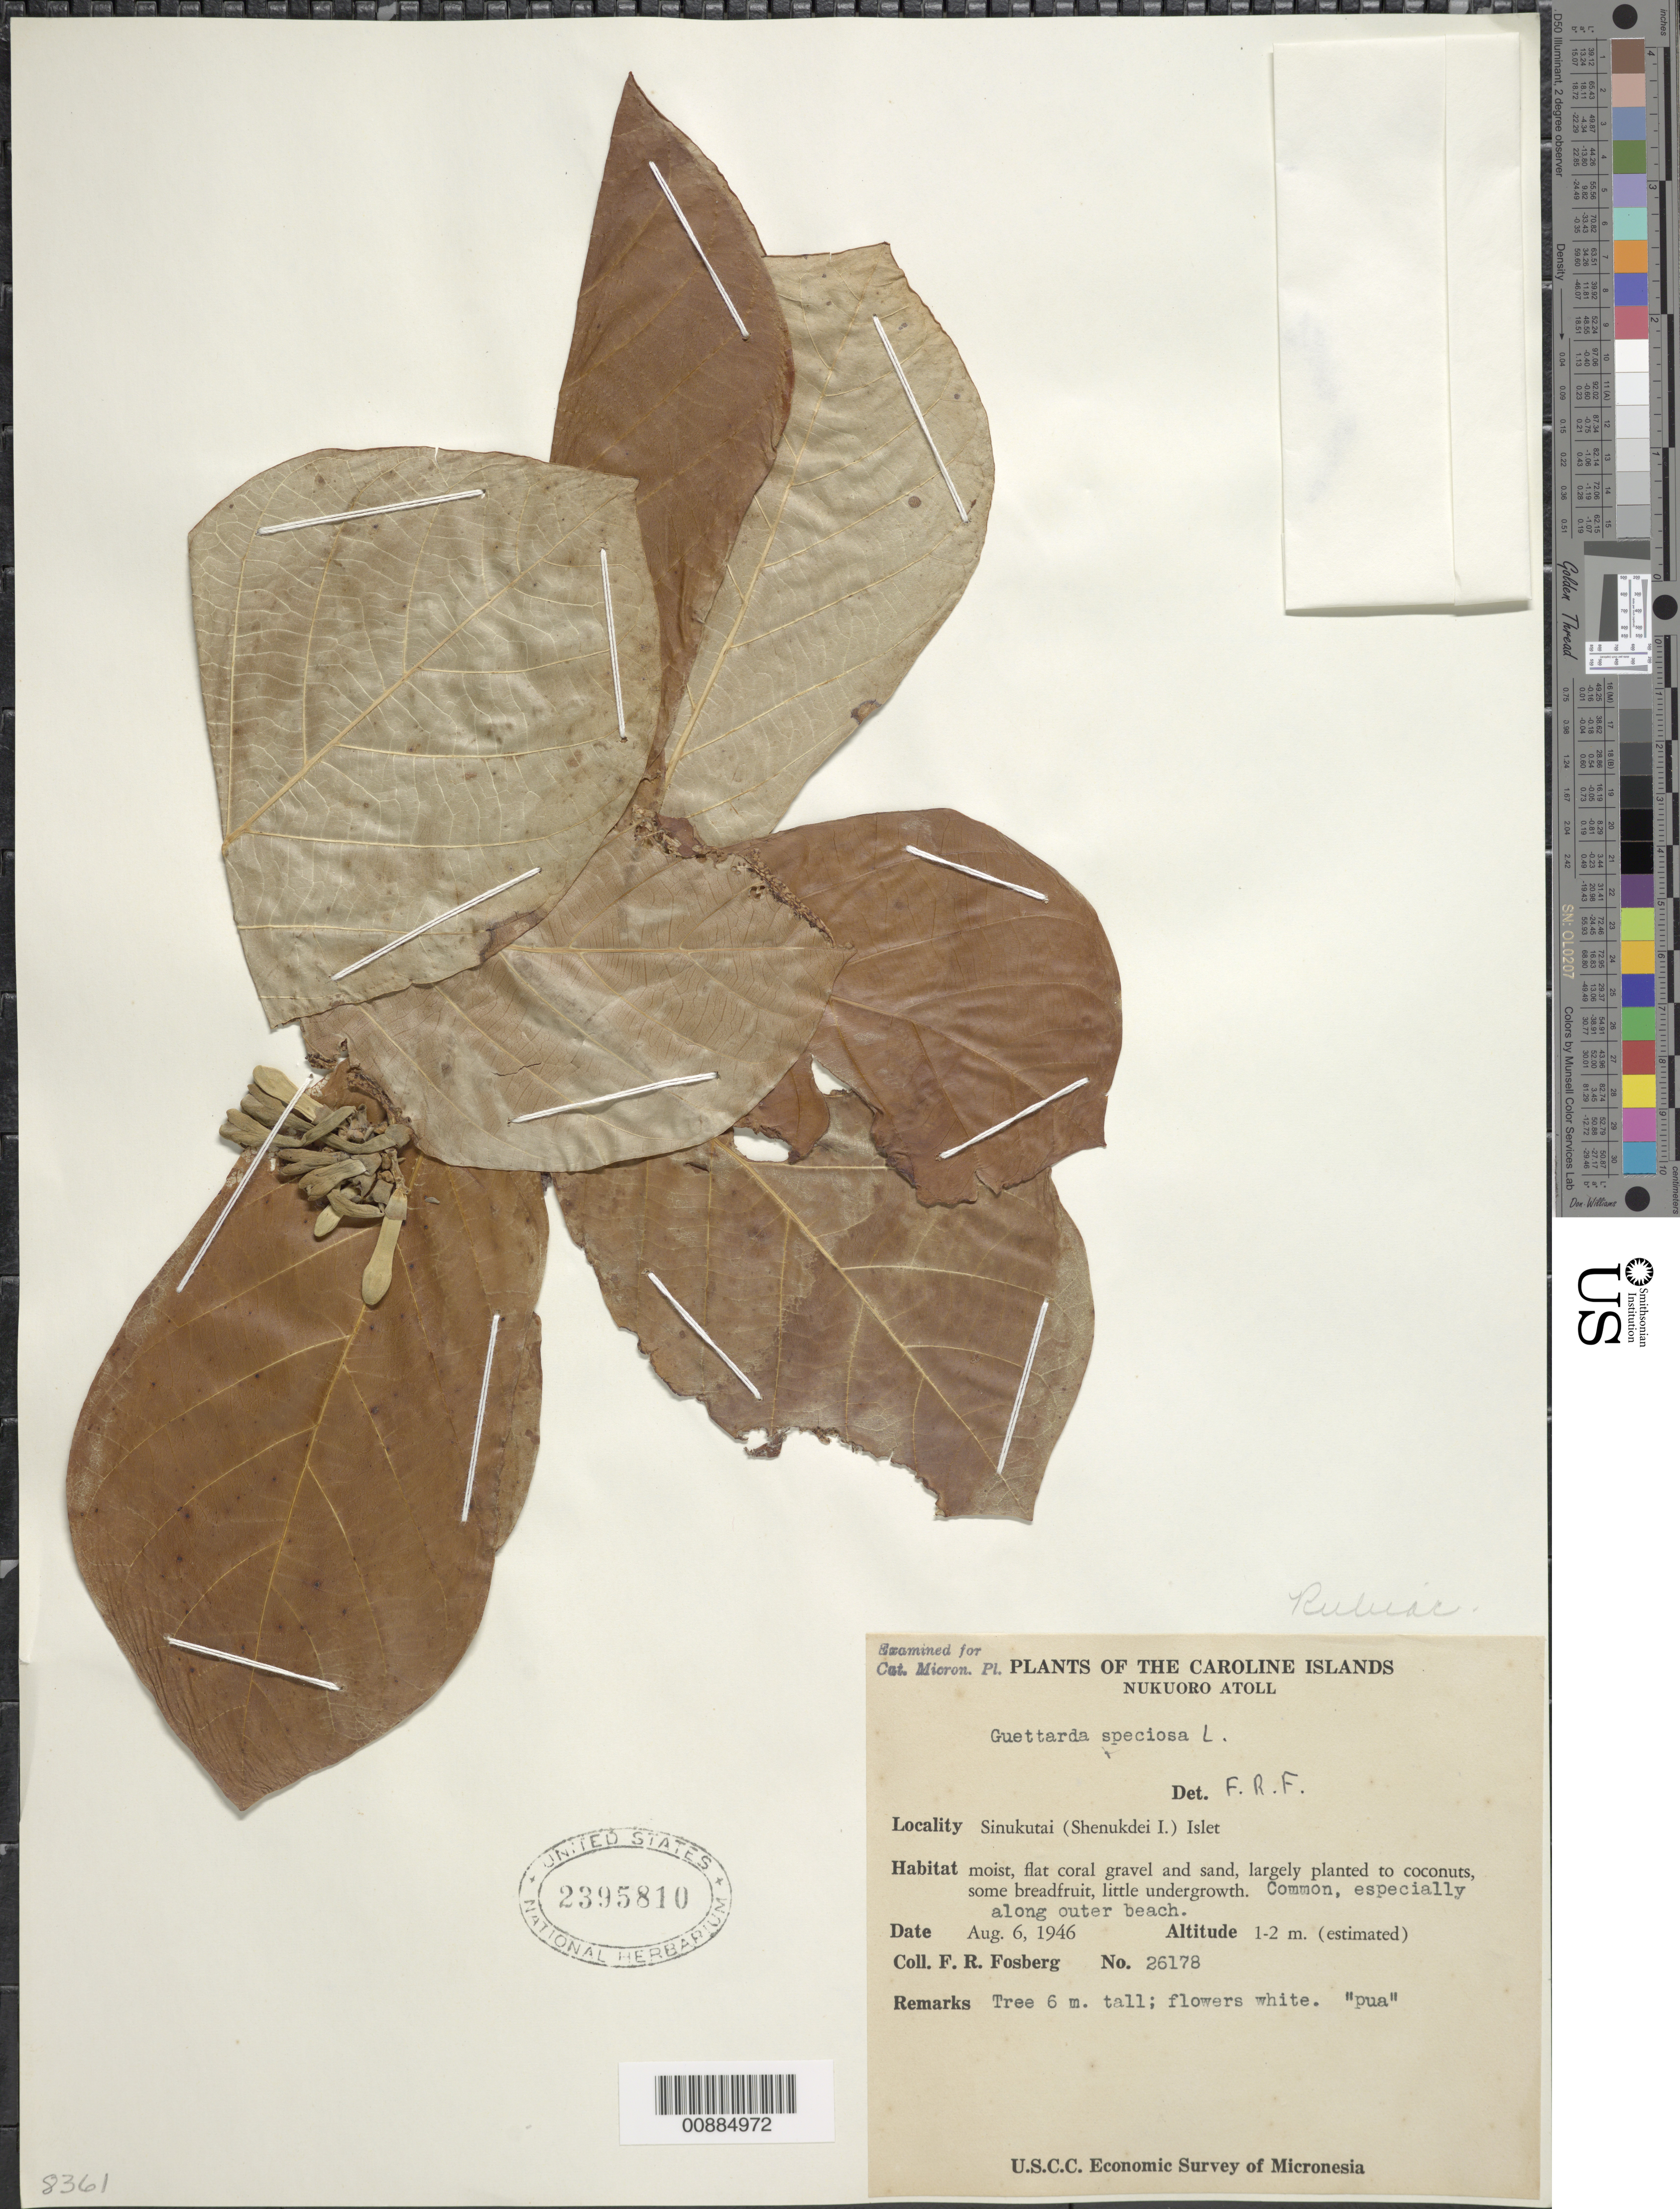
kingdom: Plantae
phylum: Tracheophyta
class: Magnoliopsida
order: Gentianales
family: Rubiaceae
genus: Guettarda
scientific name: Guettarda speciosa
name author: L.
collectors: F. R. Fosberg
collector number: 26178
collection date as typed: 06 Aug 1946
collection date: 1946-08-06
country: Micronesia, Federated States of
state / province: Pohnpei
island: Nukuoro Atoll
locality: Sinukutai Islet (Shenukdei I.)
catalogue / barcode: US 2395810